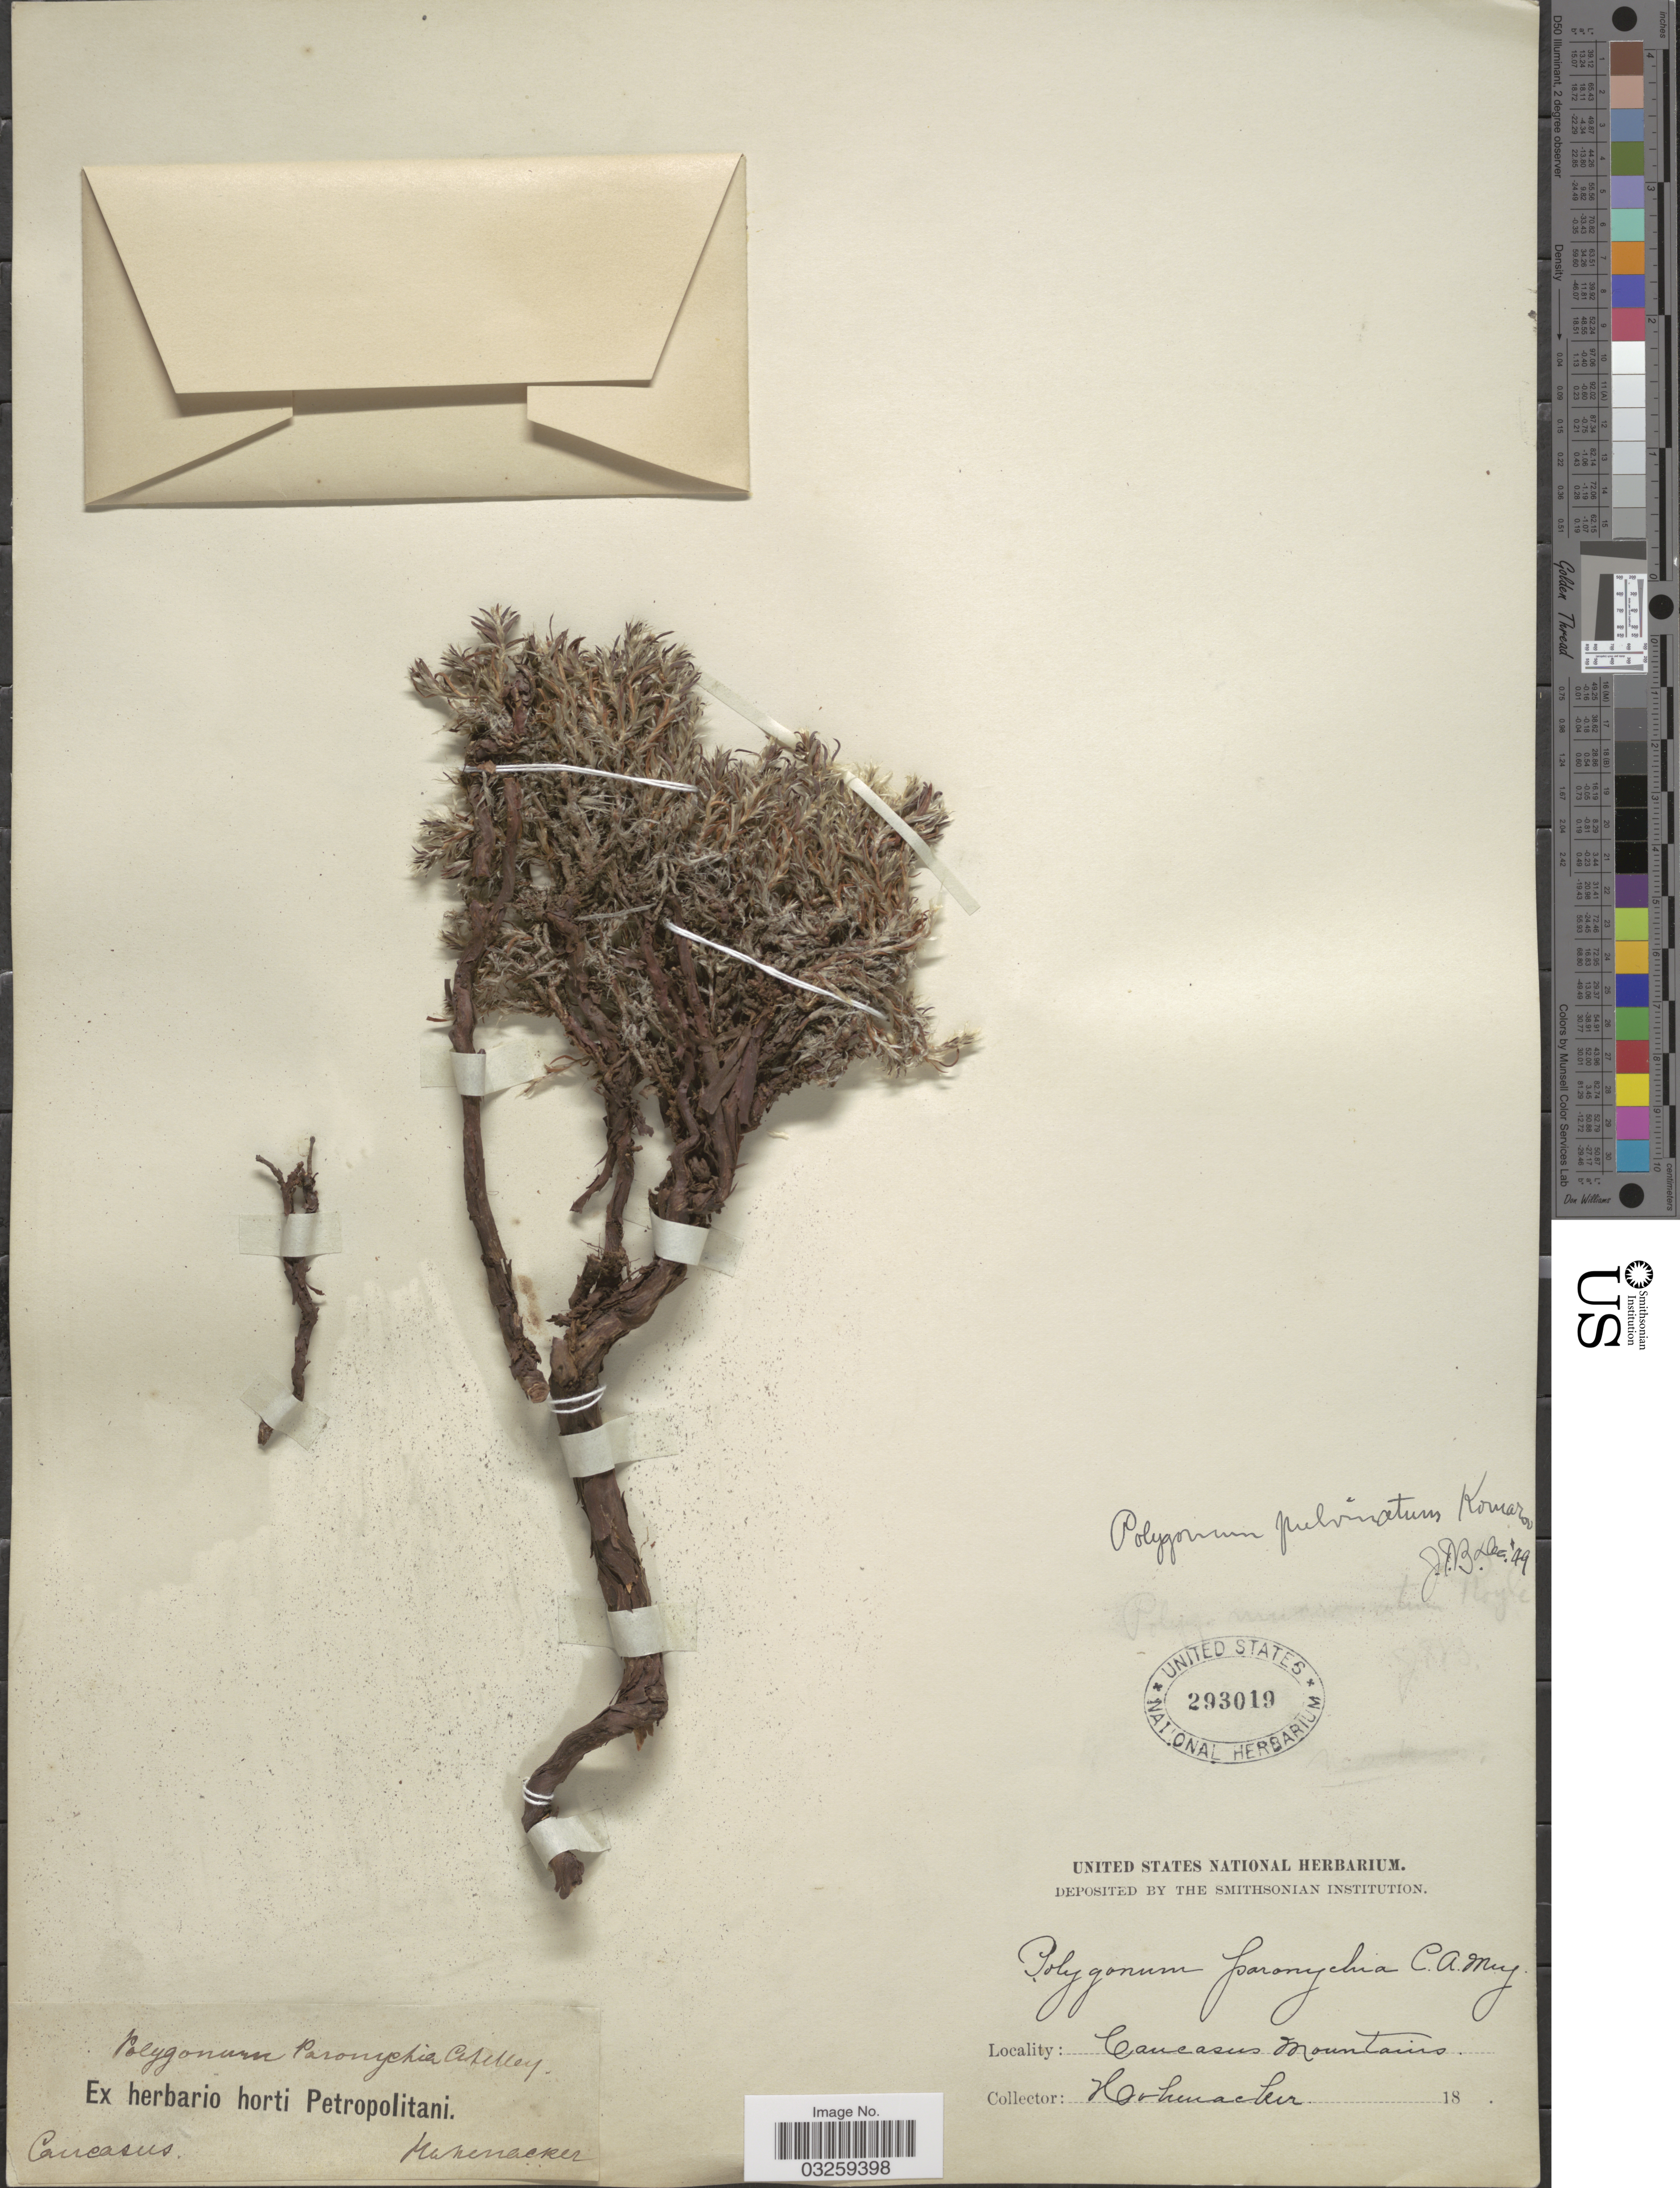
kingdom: Plantae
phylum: Tracheophyta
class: Magnoliopsida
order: Caryophyllales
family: Polygonaceae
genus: Polygonum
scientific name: Polygonum paronychioides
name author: C.A. Mey.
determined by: Strong, Mark T., (BOT), Smithsonian Institution - National Museum of Natural History (UNITED STATES)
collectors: Hohenacker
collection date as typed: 18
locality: Caucasus. Caucasus Mountains.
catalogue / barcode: US 293019